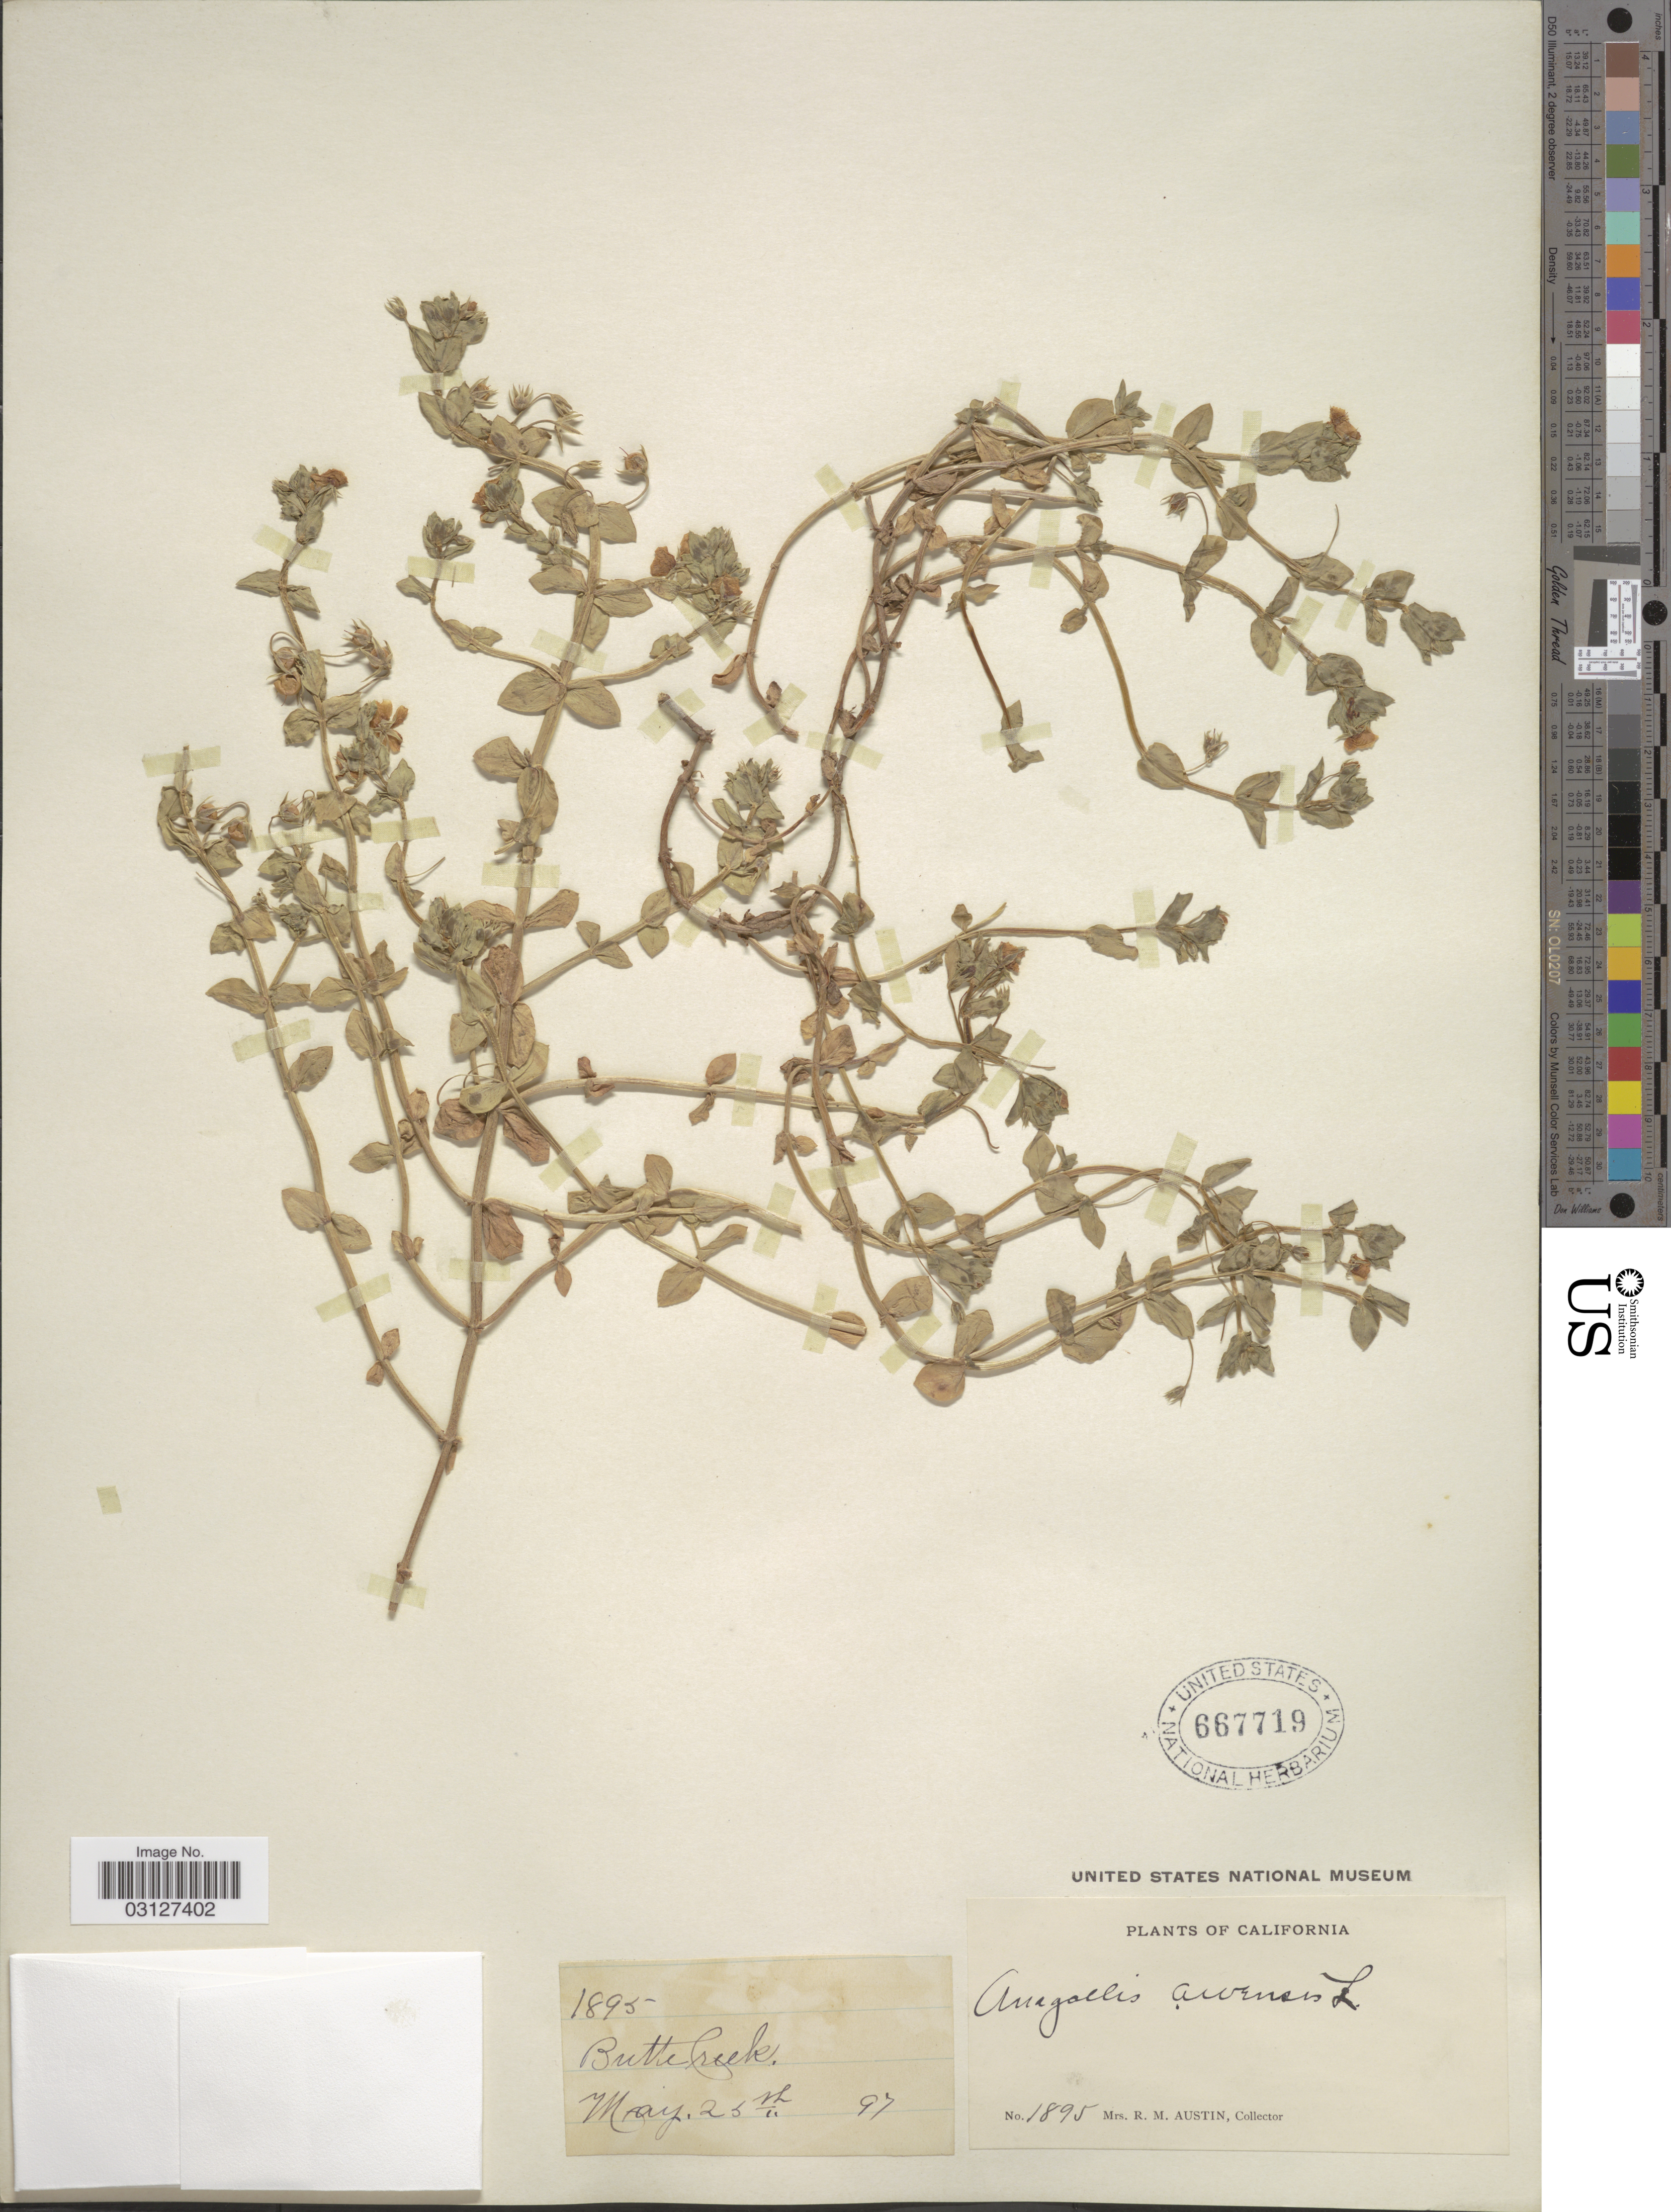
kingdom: Plantae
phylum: Tracheophyta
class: Magnoliopsida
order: Ericales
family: Primulaceae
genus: Anagallis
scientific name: Anagallis arvensis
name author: L.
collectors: R. Austin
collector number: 1895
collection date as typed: Transcribed d/m/y: 25/5/97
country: United States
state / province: California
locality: Butte Creek.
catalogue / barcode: US 667719